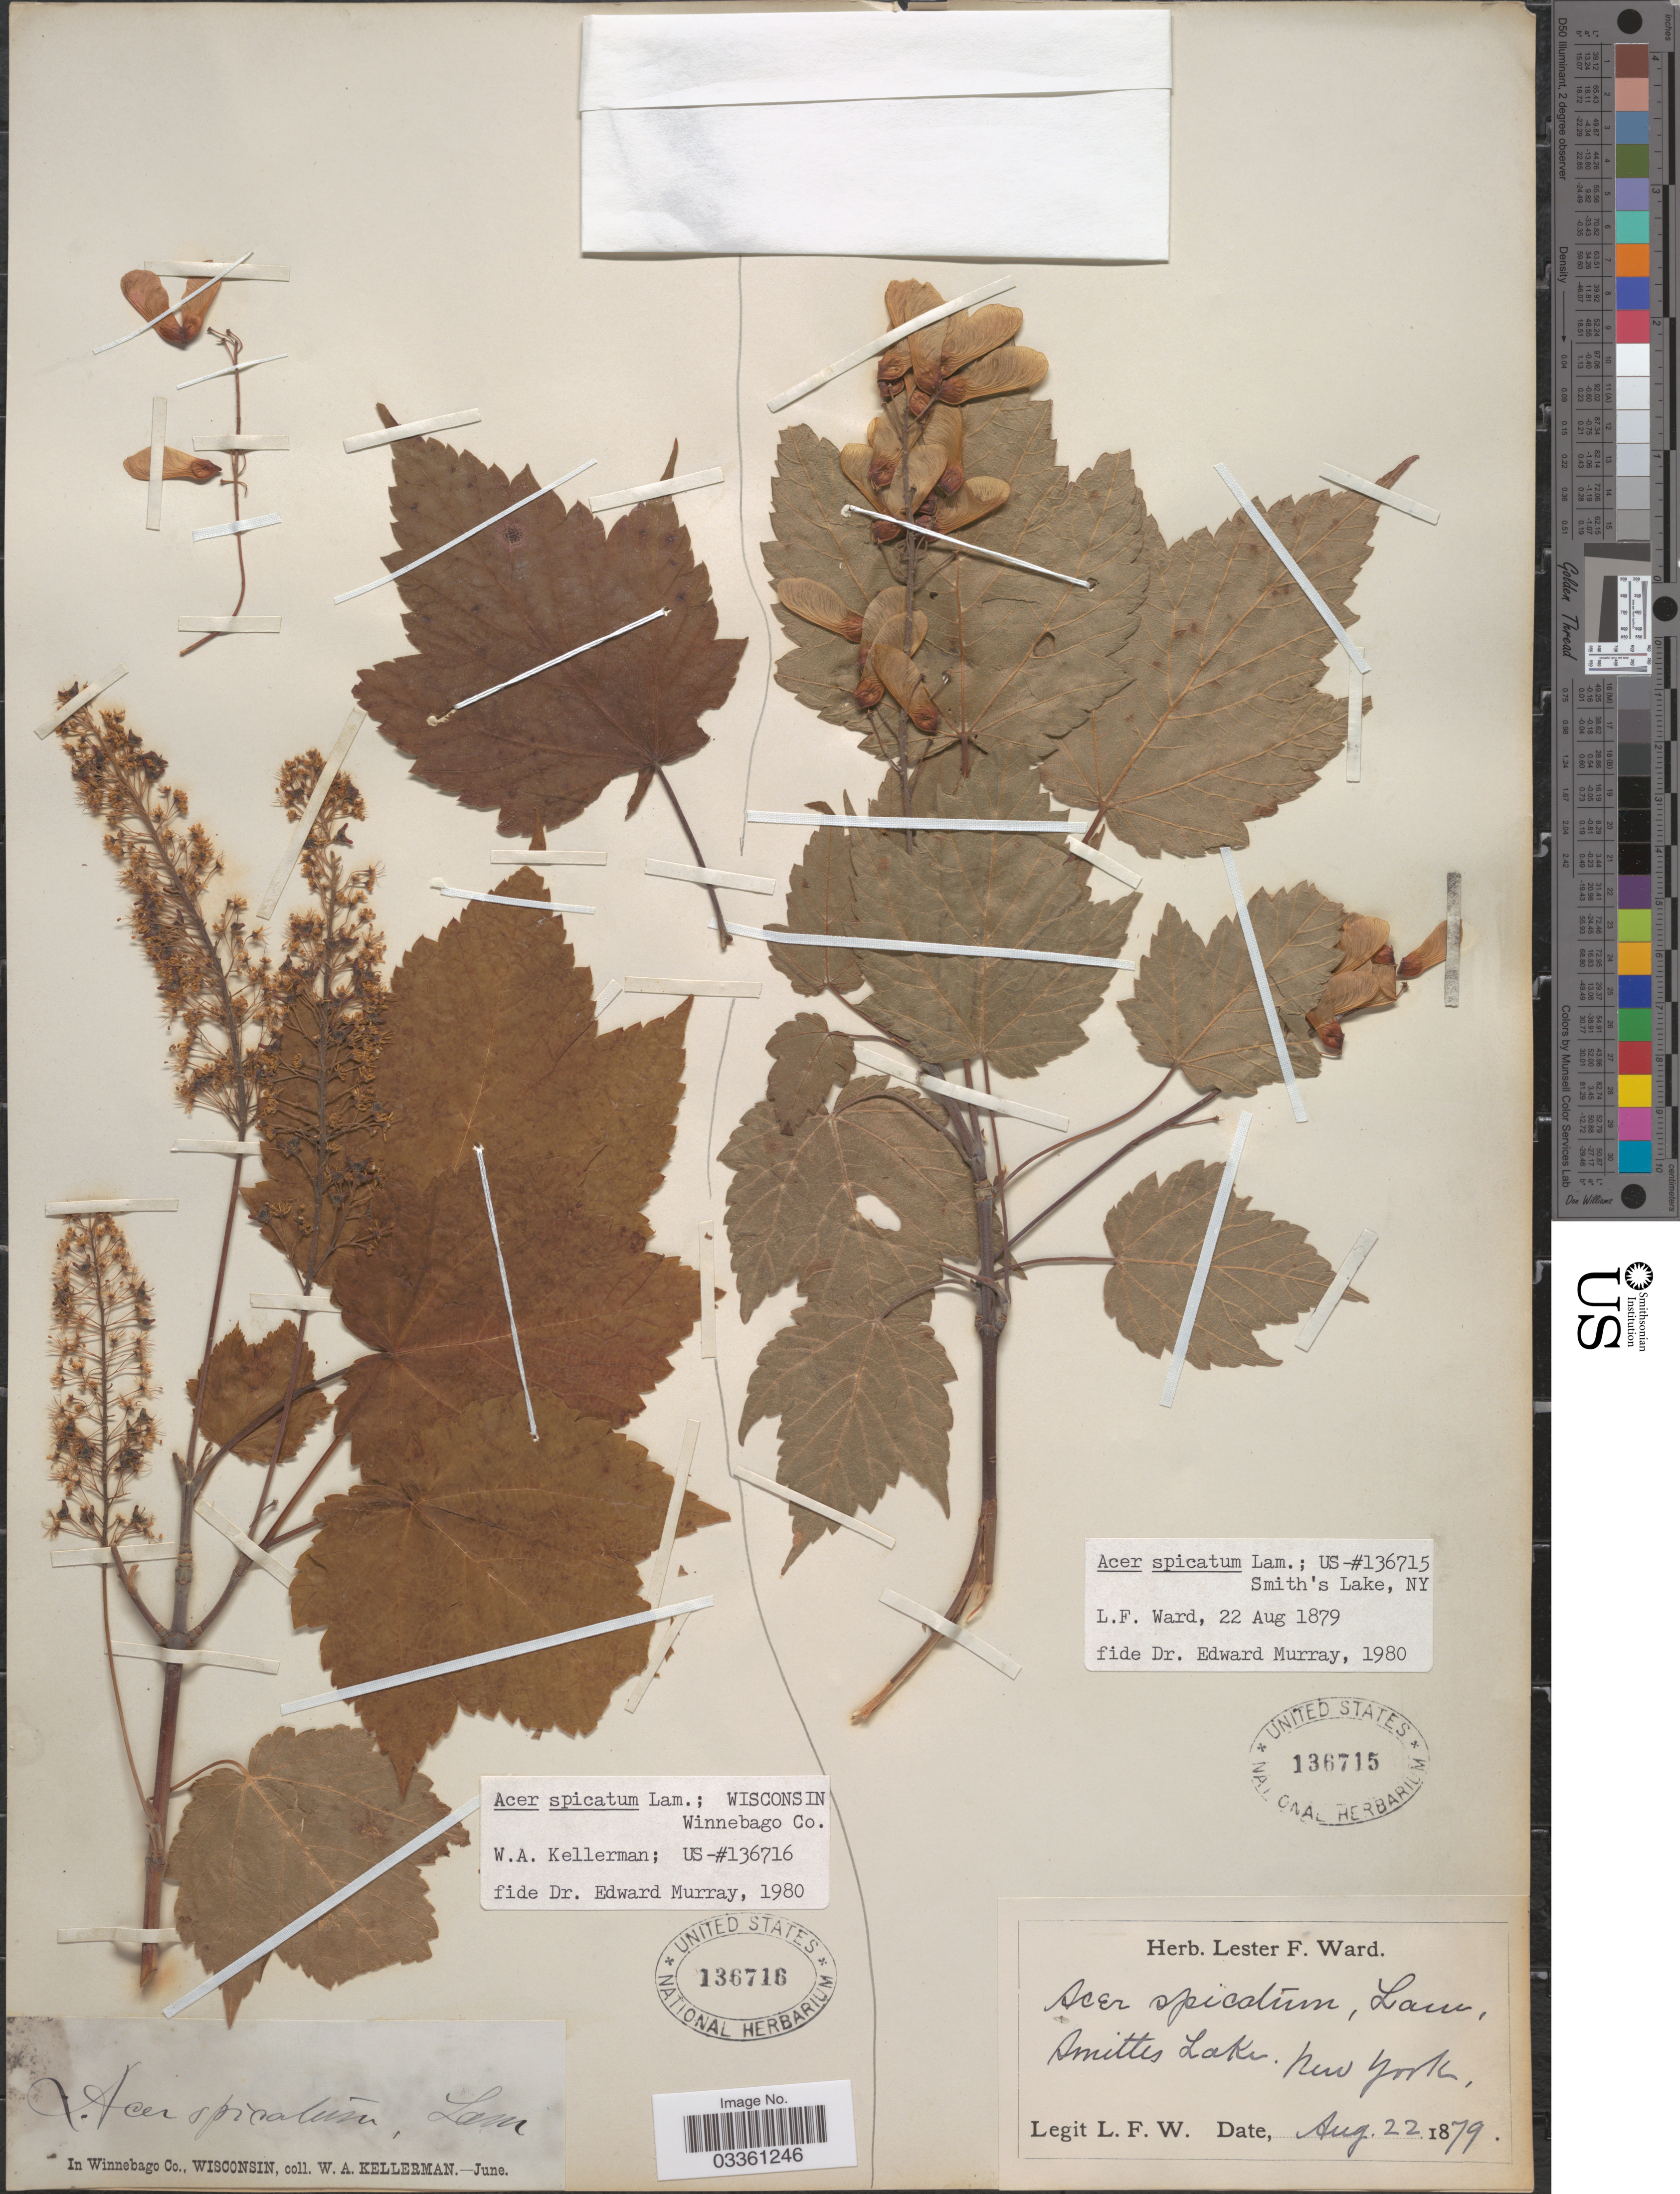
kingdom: Plantae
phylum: Tracheophyta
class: Magnoliopsida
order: Sapindales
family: Sapindaceae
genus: Acer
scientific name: Acer spicatum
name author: Lam.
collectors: L. F. Ward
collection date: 1879-08-22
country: United States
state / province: New York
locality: Smittes lake.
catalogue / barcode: US 136715